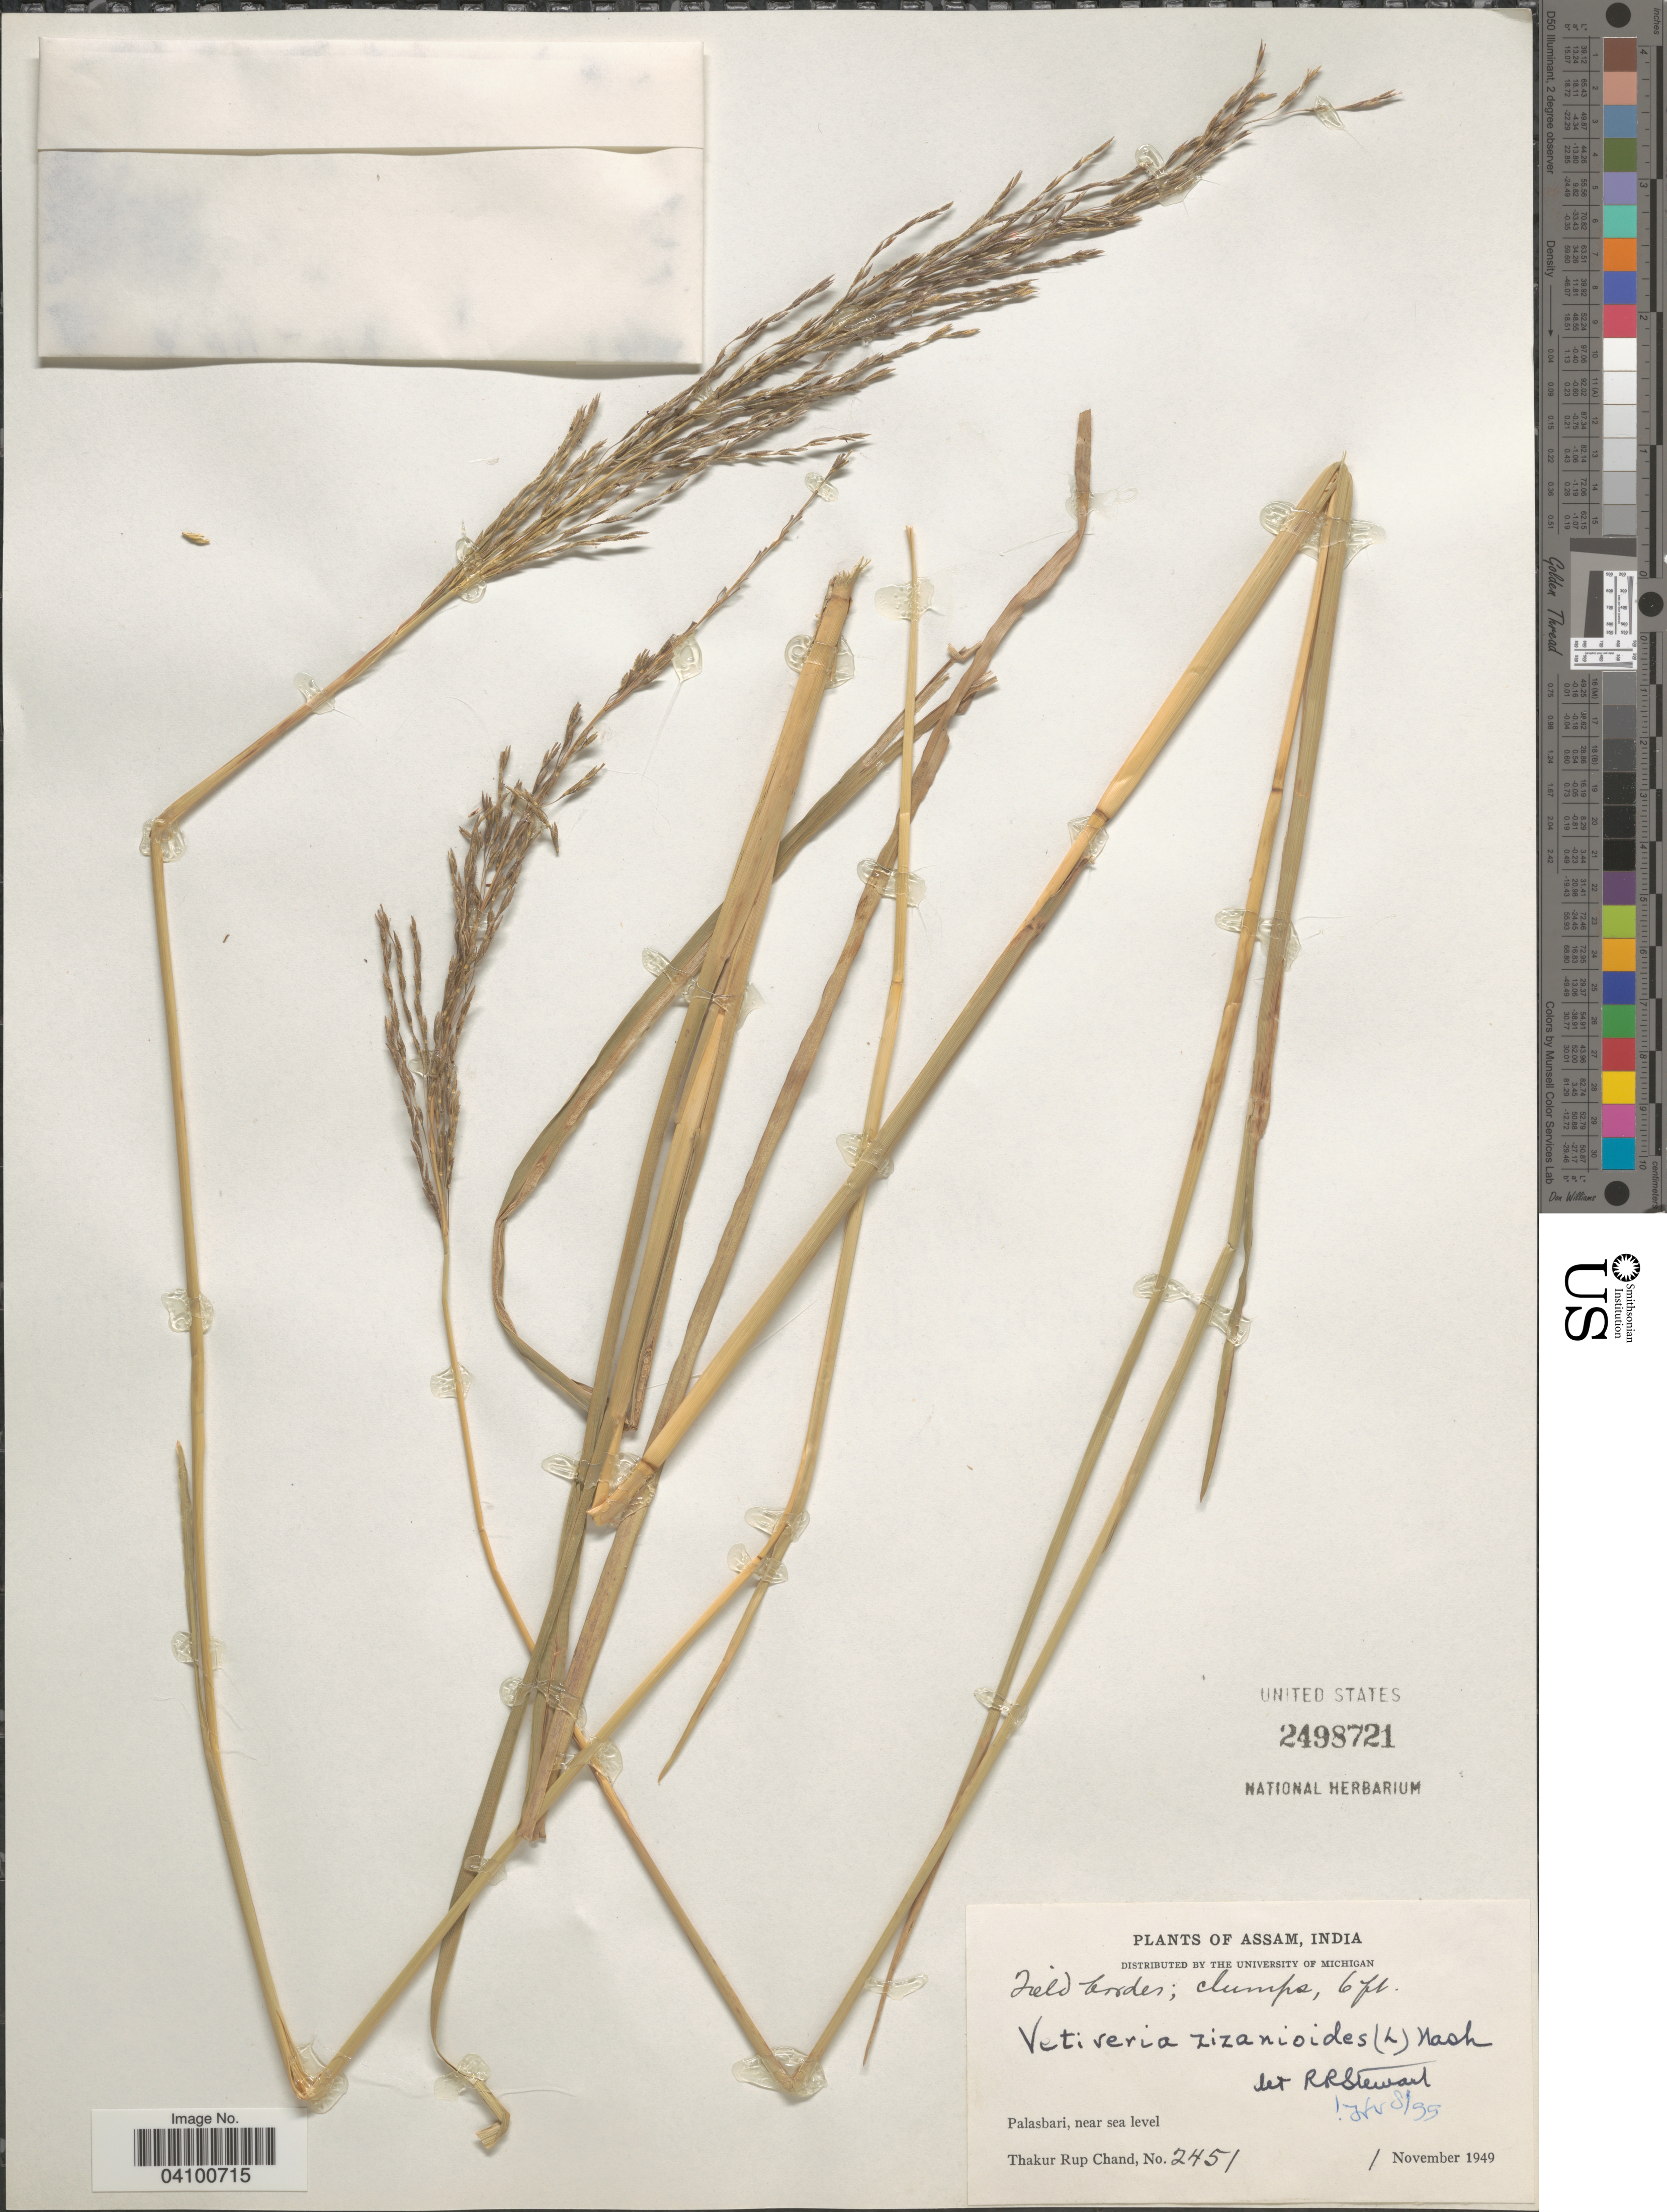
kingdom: Plantae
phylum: Tracheophyta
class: Liliopsida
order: Poales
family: Poaceae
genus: Chrysopogon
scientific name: Chrysopogon zizanioides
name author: (L.) Roberty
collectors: T. R. Chand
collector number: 2451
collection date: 1949-11-01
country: India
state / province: Assam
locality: Palasbari.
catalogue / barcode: US 2498721